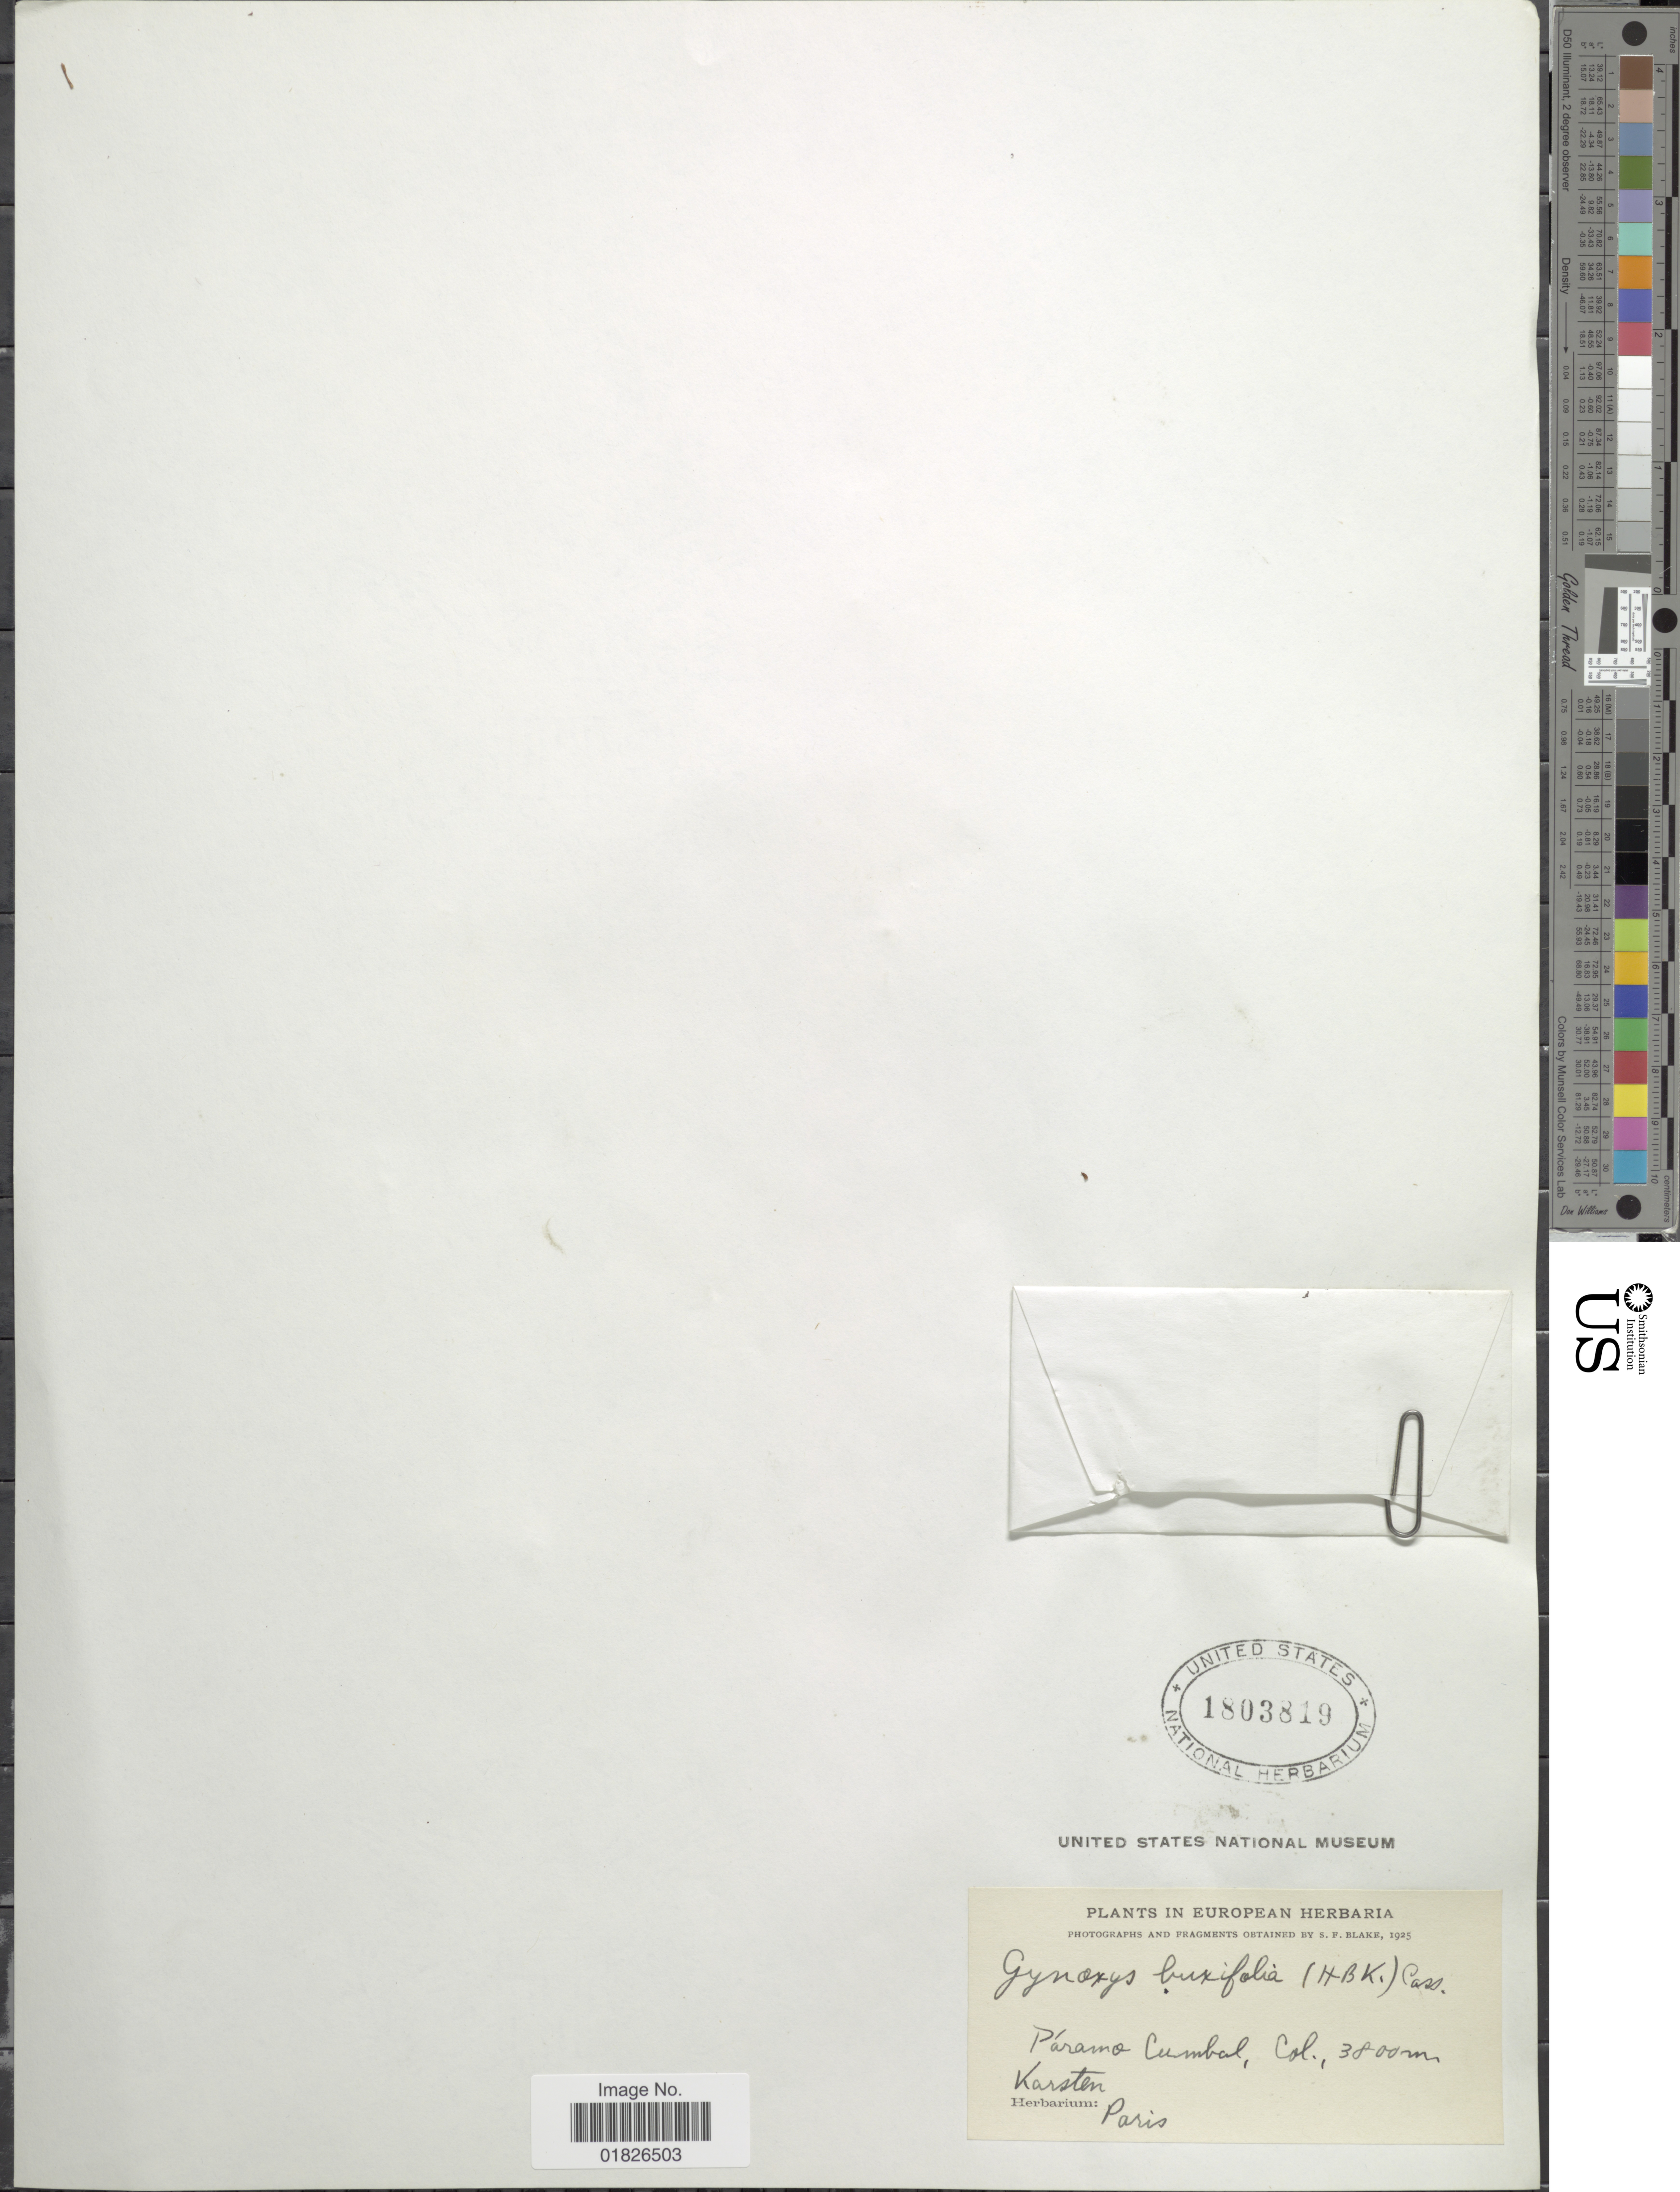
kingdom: Plantae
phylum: Tracheophyta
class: Magnoliopsida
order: Asterales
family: Asteraceae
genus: Gynoxys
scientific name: Gynoxys parvifolia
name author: Cuatrec.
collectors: -. Karsten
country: Colombia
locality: Paramo Cumbal, Col.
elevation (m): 3800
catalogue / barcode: US 1803819